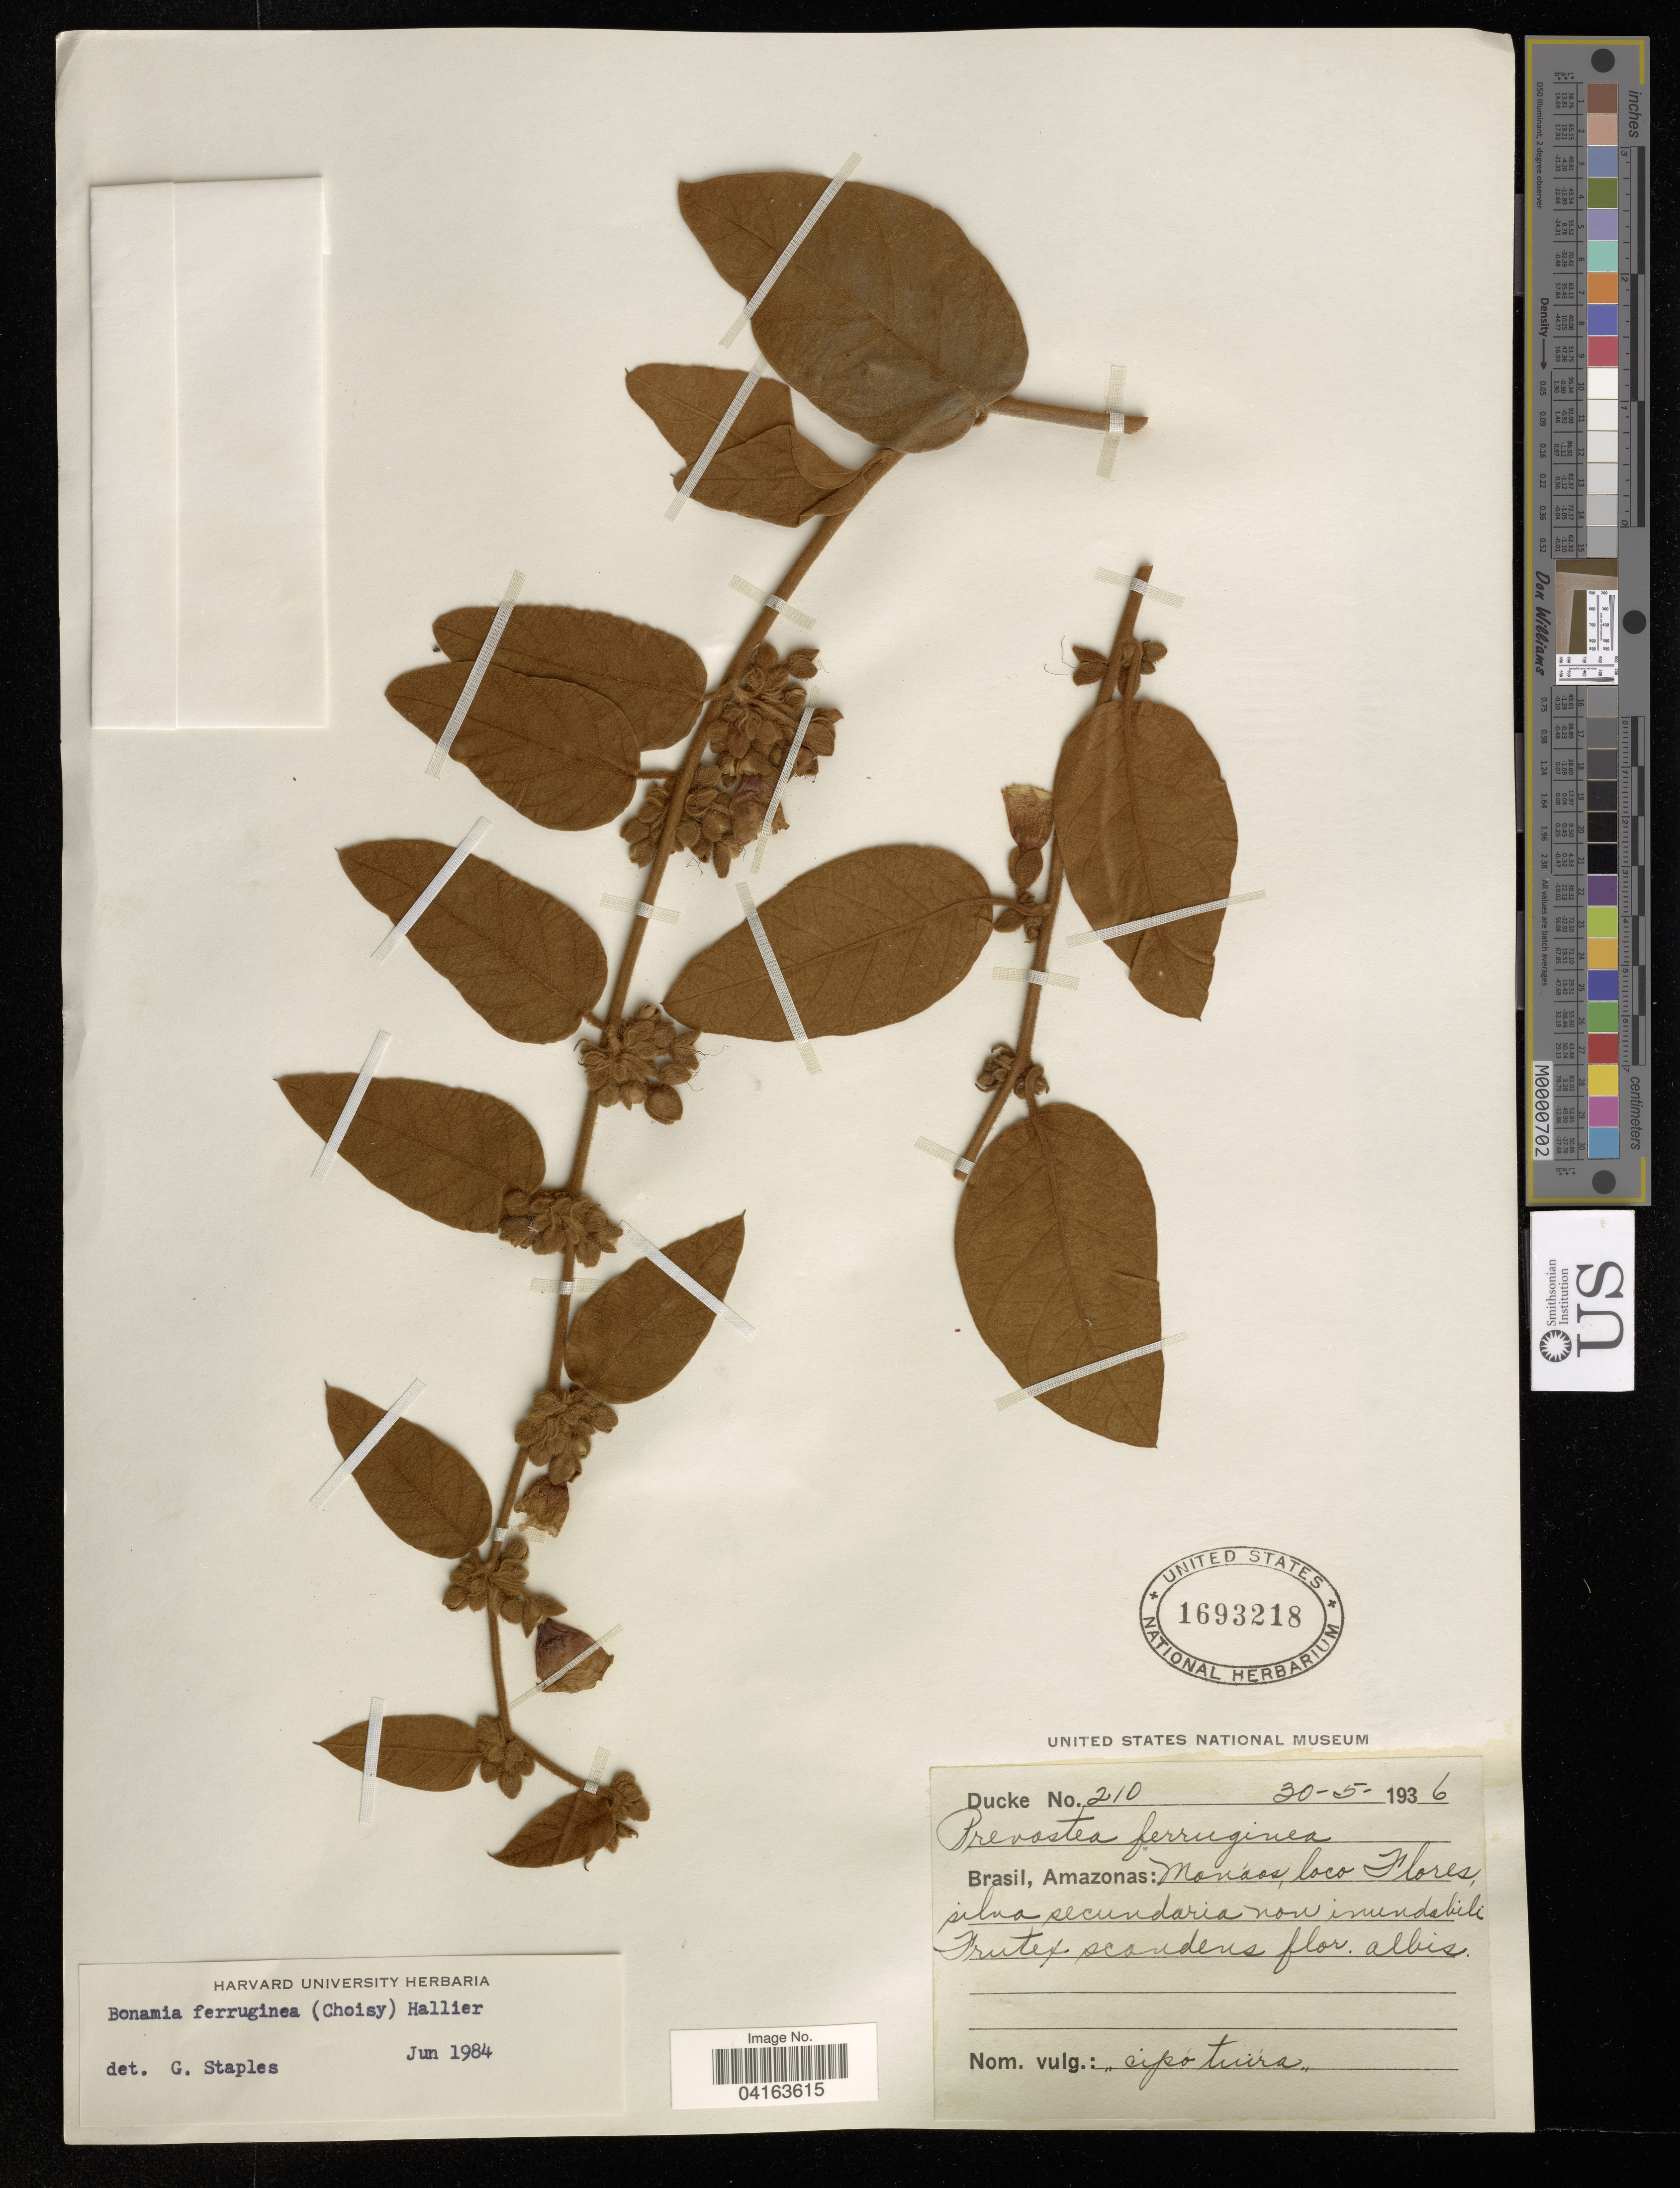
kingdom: Plantae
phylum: Tracheophyta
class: Magnoliopsida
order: Solanales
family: Convolvulaceae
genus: Bonamia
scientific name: Bonamia ferruginea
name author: (Choisy) Hallier f.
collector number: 210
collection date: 1936-05-30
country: Brazil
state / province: Amazonas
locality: Monáos.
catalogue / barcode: US 1693218